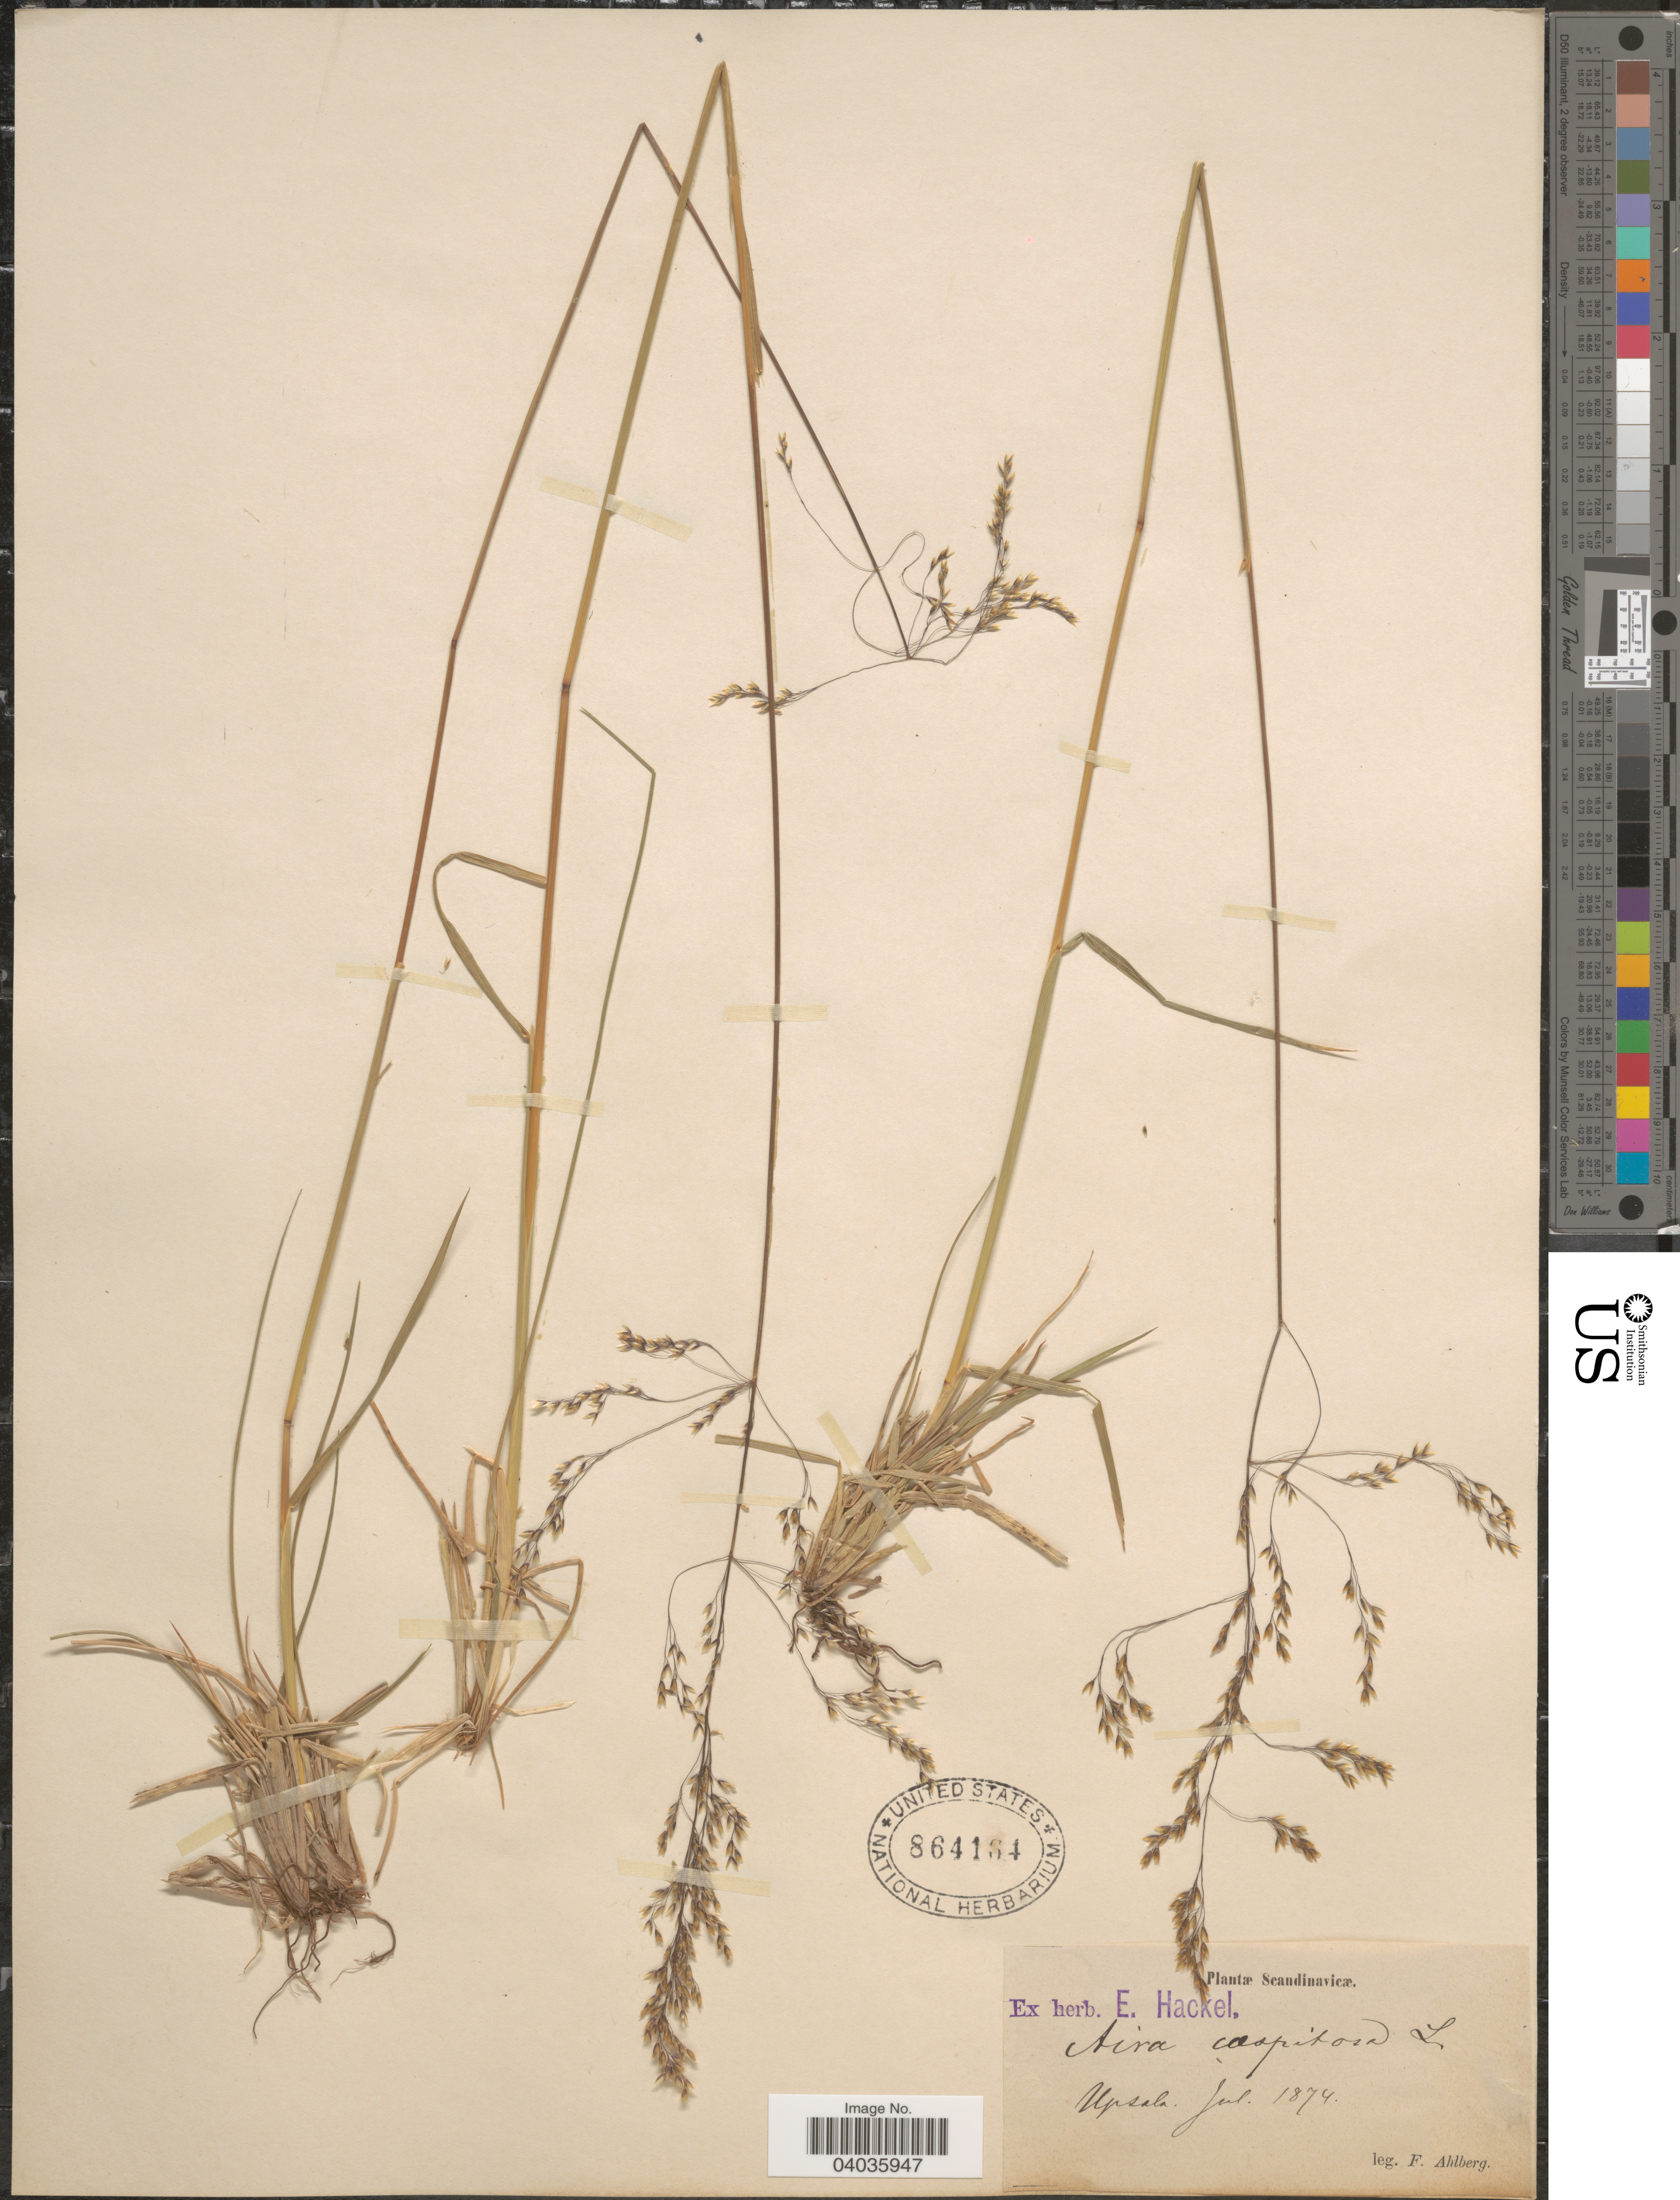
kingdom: Plantae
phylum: Tracheophyta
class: Liliopsida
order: Poales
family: Poaceae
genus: Aira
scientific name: Aira praecox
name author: L.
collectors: F. Ahlberg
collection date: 1874-07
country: Sweden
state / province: Uppsala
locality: Scandinaviæ. Upsala.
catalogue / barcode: US 864164